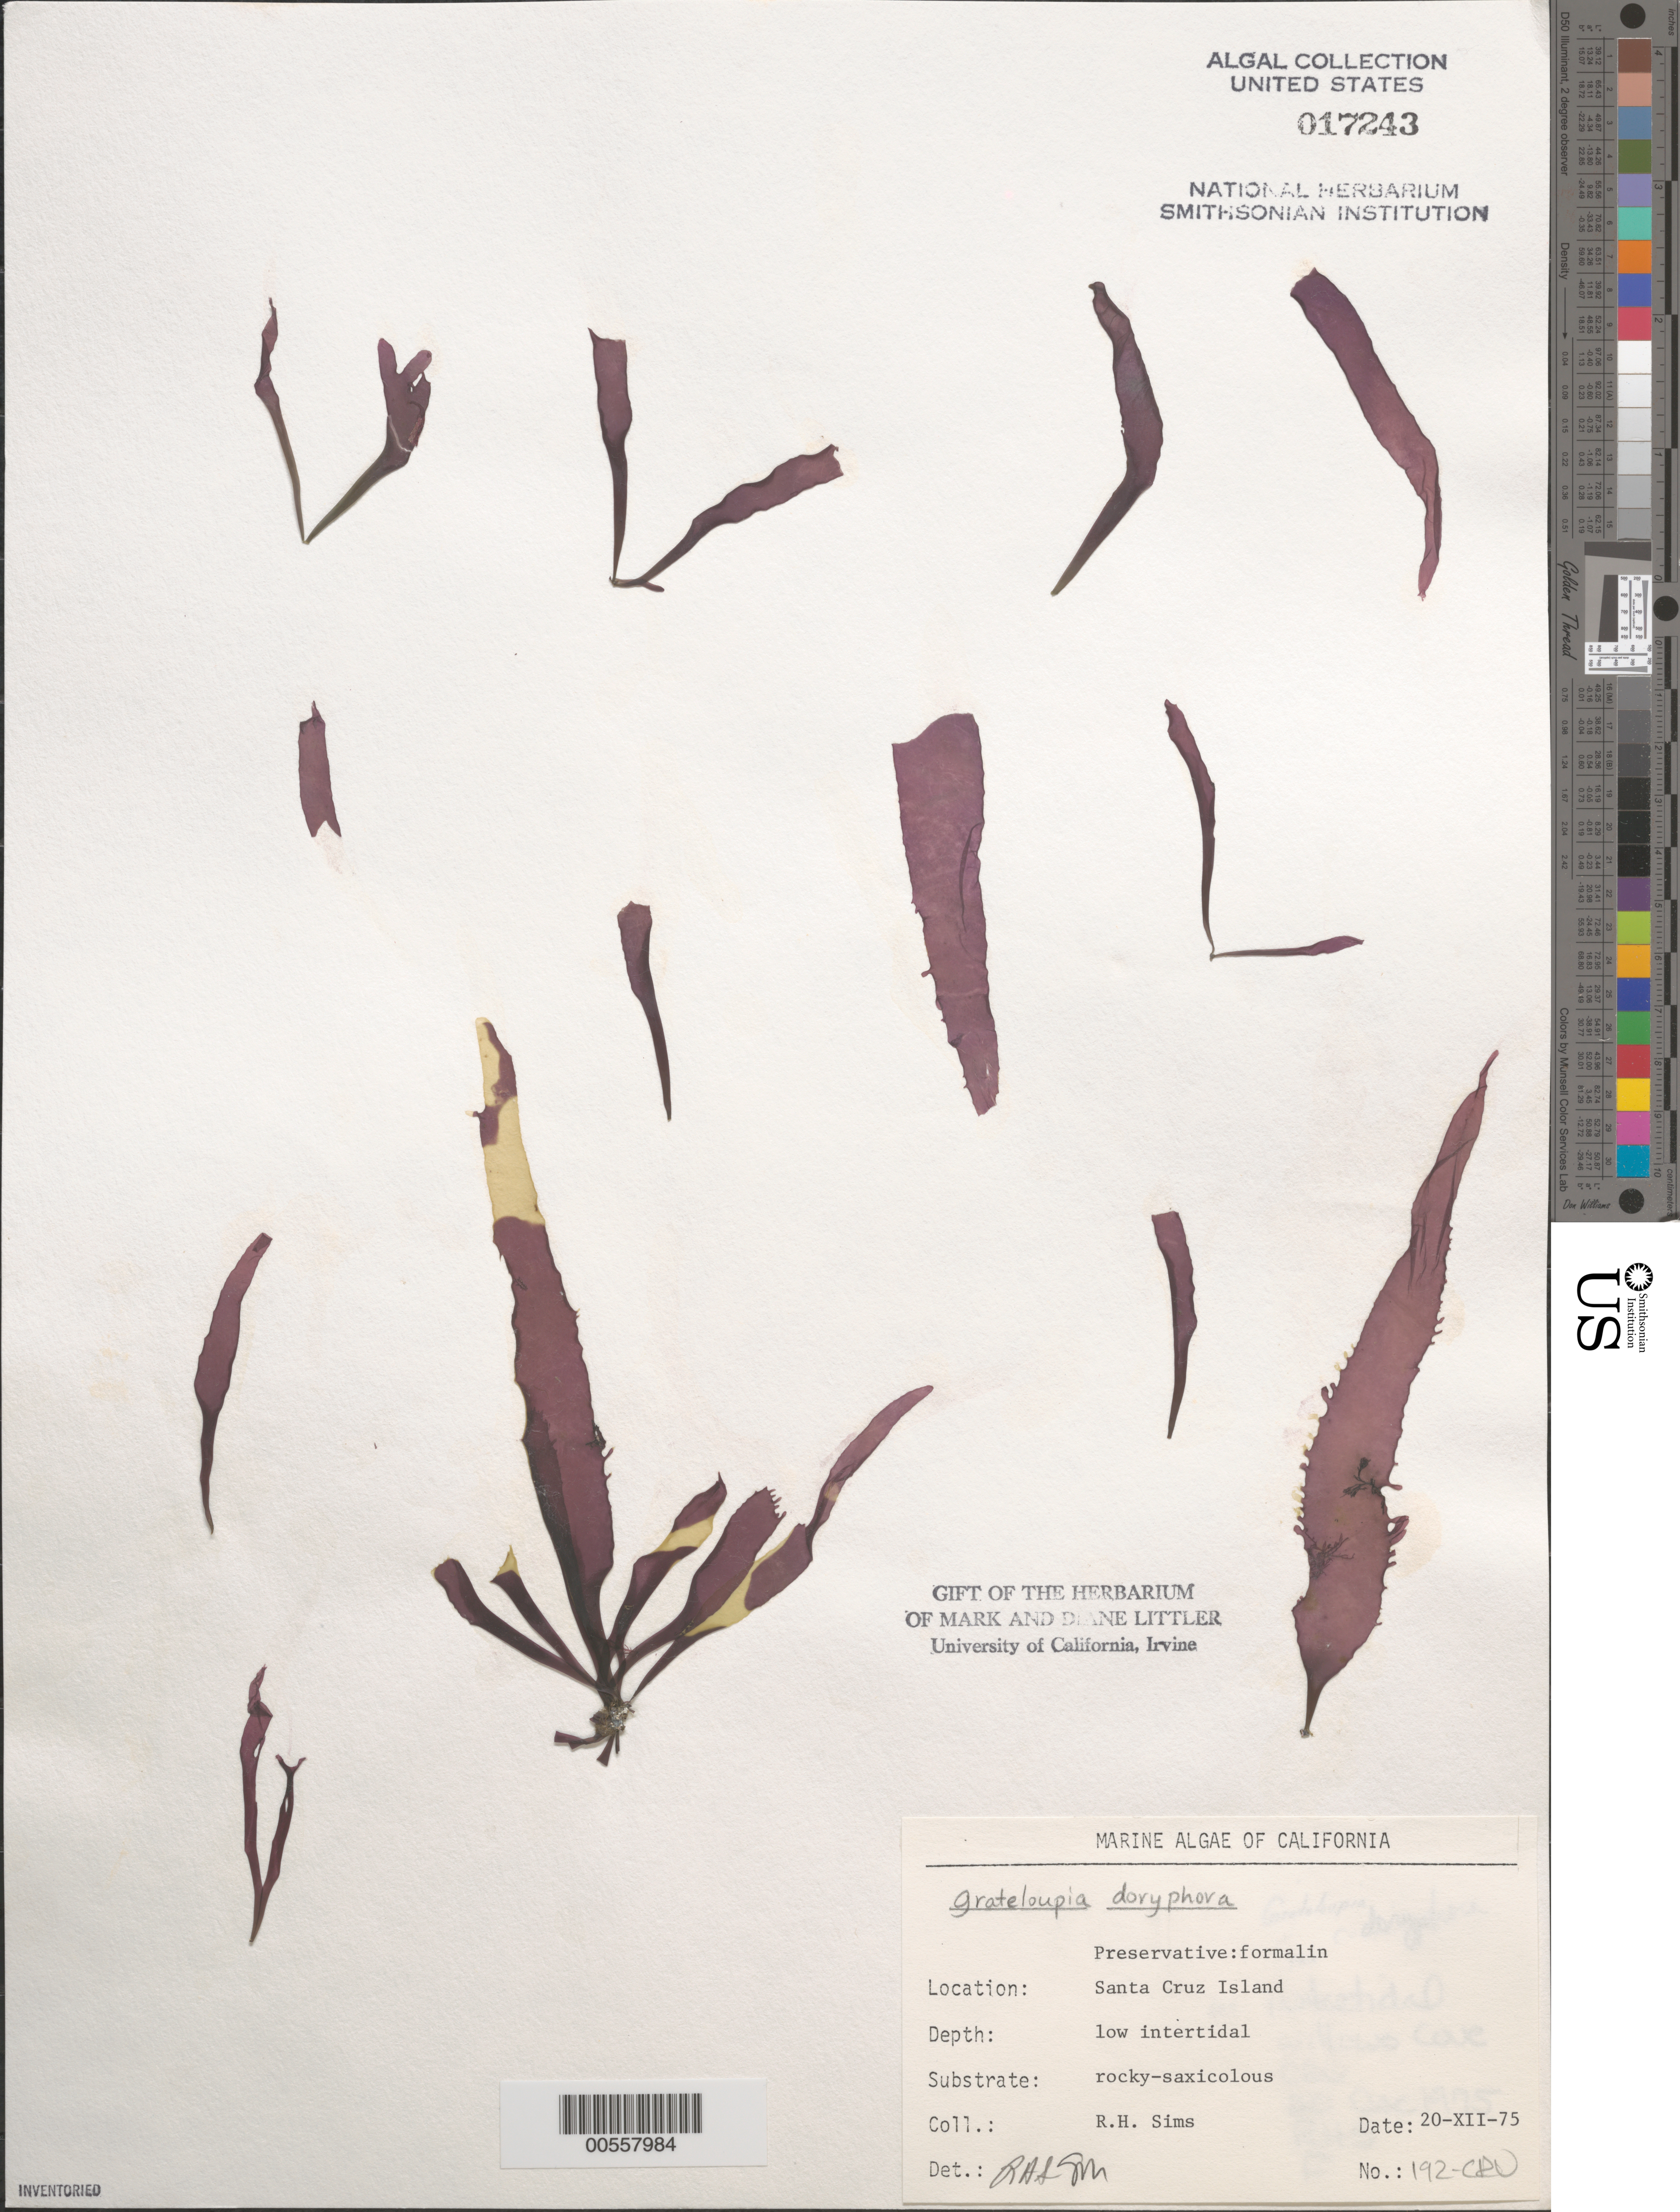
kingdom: Plantae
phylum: Rhodophyta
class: Florideophyceae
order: Halymeniales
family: Halymeniaceae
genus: Grateloupia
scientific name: Grateloupia doryphora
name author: (Mont.) Howe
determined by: Sims, Robert H.; Murray, S. N.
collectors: R. H. Sims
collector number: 192-cru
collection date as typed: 20 Dec 1975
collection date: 1975-12-20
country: United States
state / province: California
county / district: Santa Barbara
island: Santa Cruz Island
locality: Willows Cove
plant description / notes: BLM-SOCALBIGHT Rocky Intertidal Survey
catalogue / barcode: US 17243